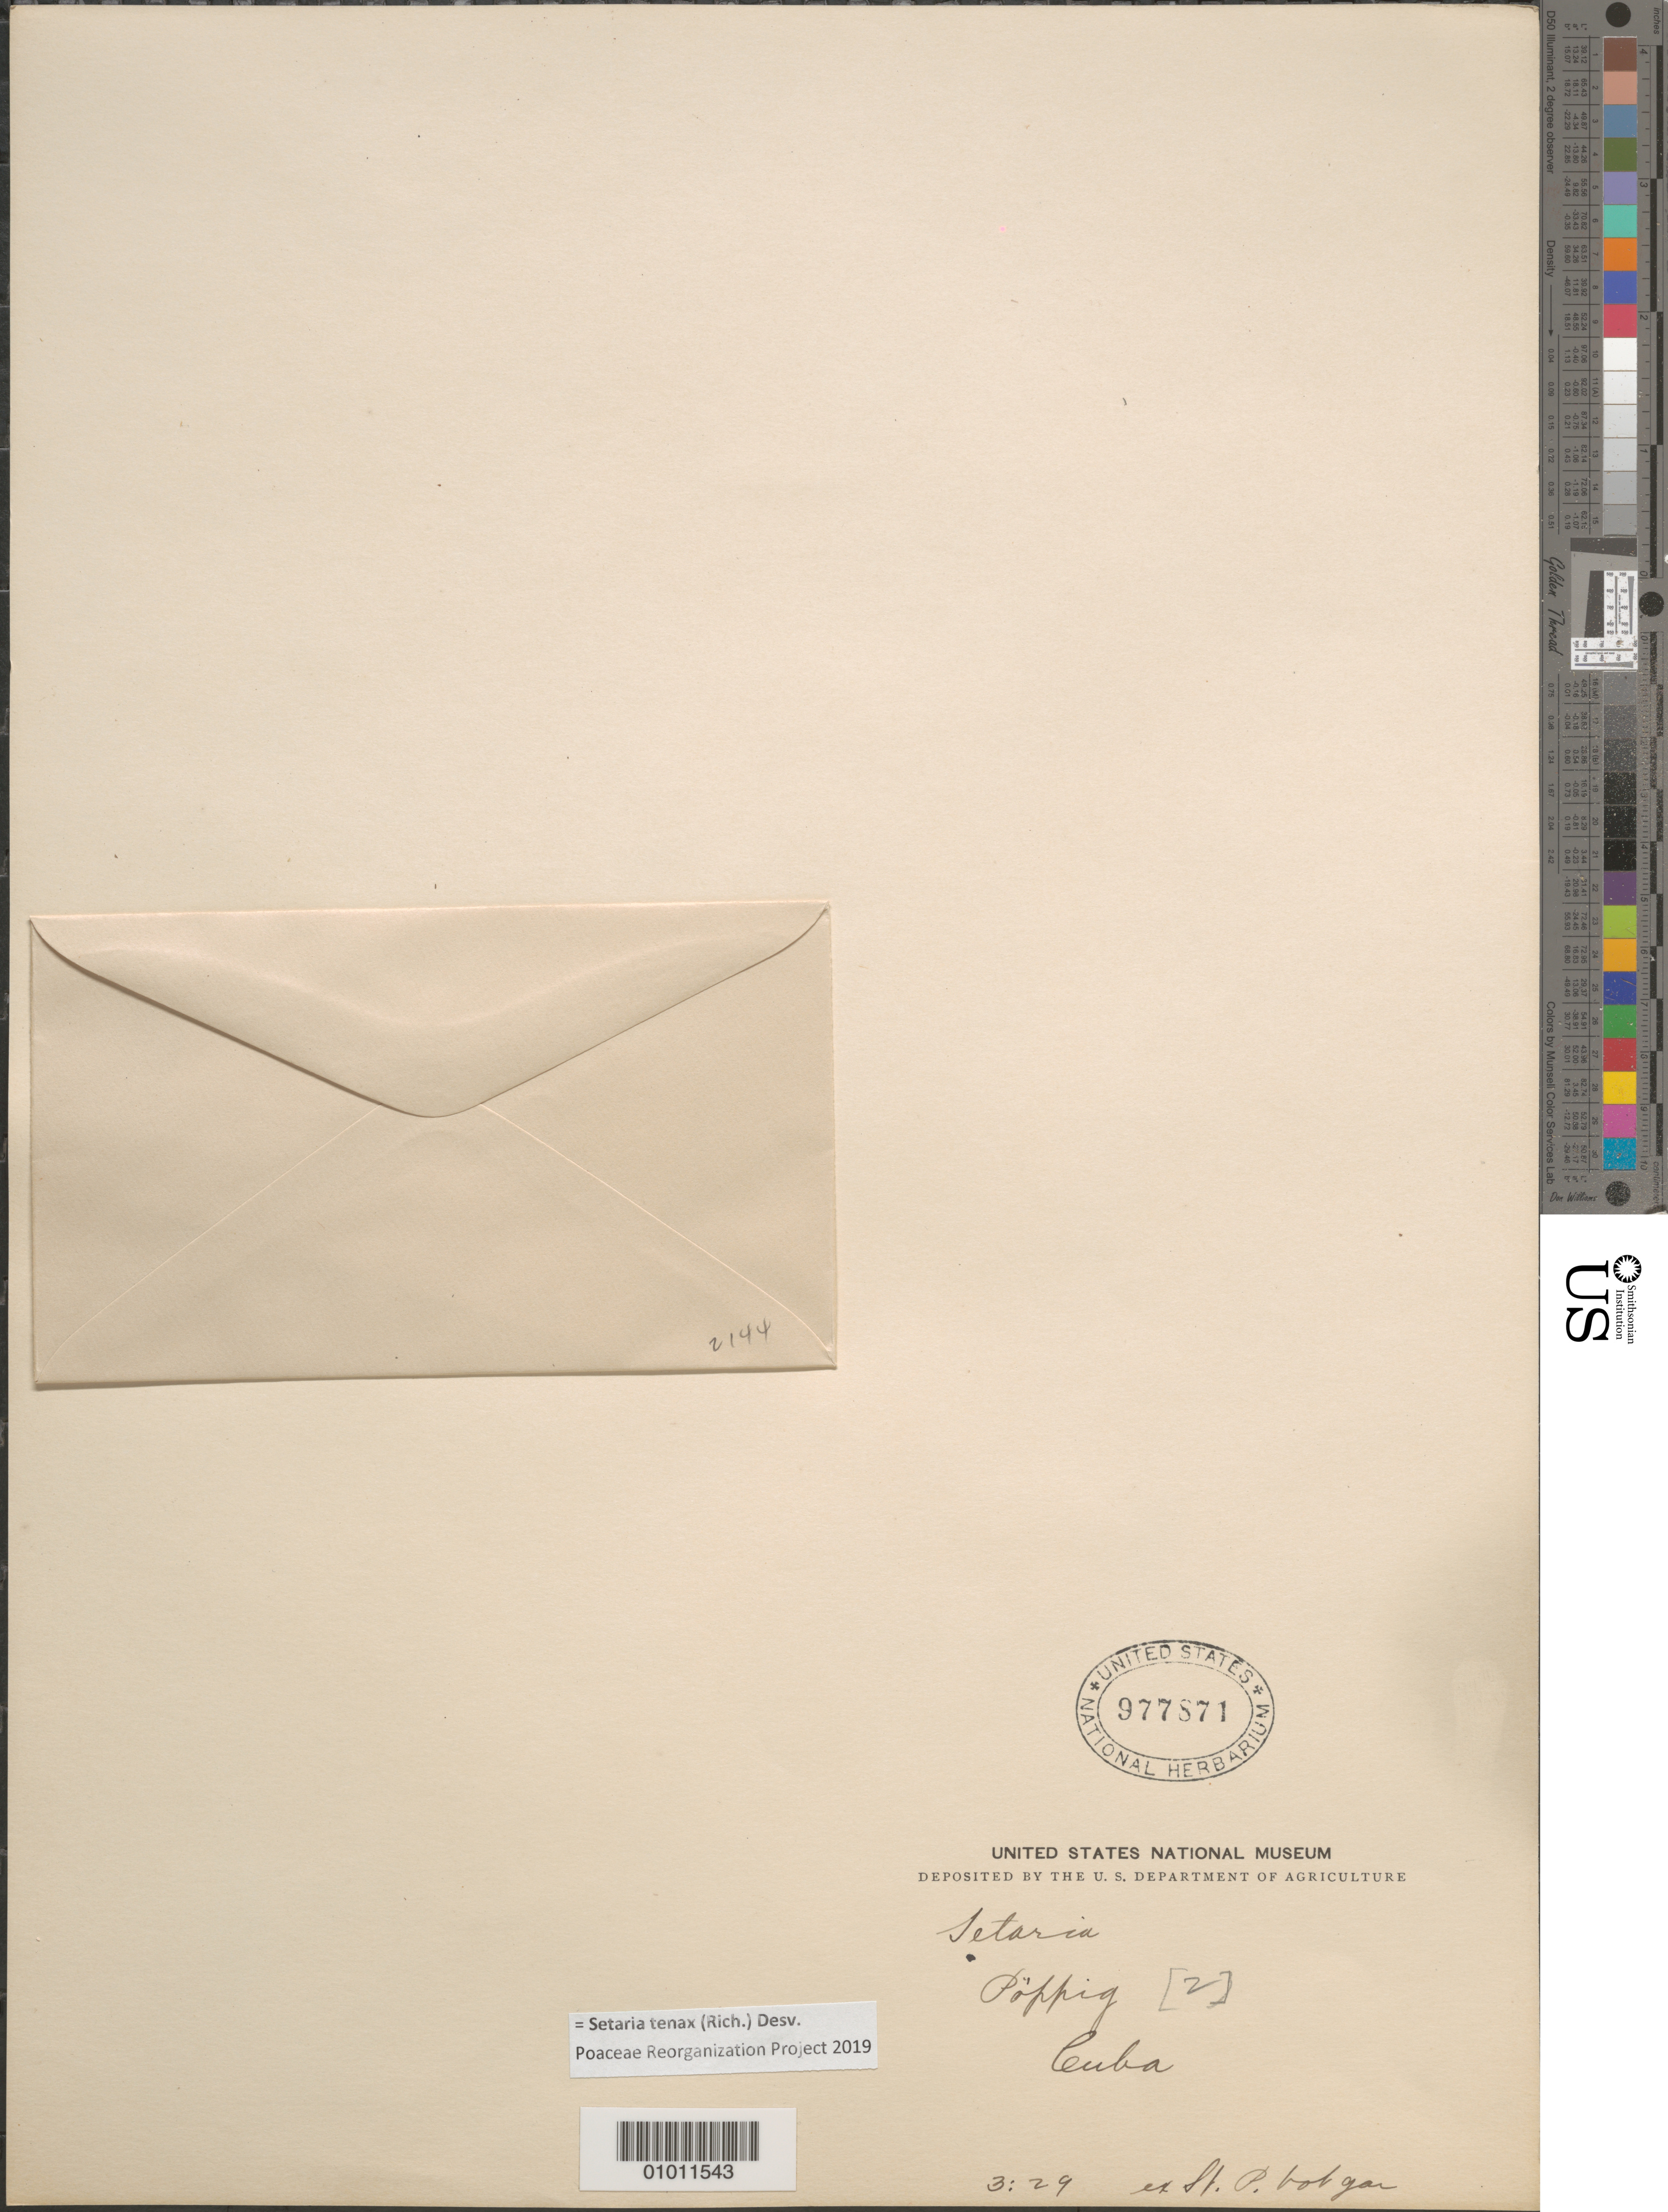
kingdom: Plantae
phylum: Tracheophyta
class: Liliopsida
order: Poales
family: Poaceae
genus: Setaria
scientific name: Setaria texana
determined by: Poaceae Reorganization Project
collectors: E. F. Poeppig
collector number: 2144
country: Cuba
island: Cuba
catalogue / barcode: US 977871